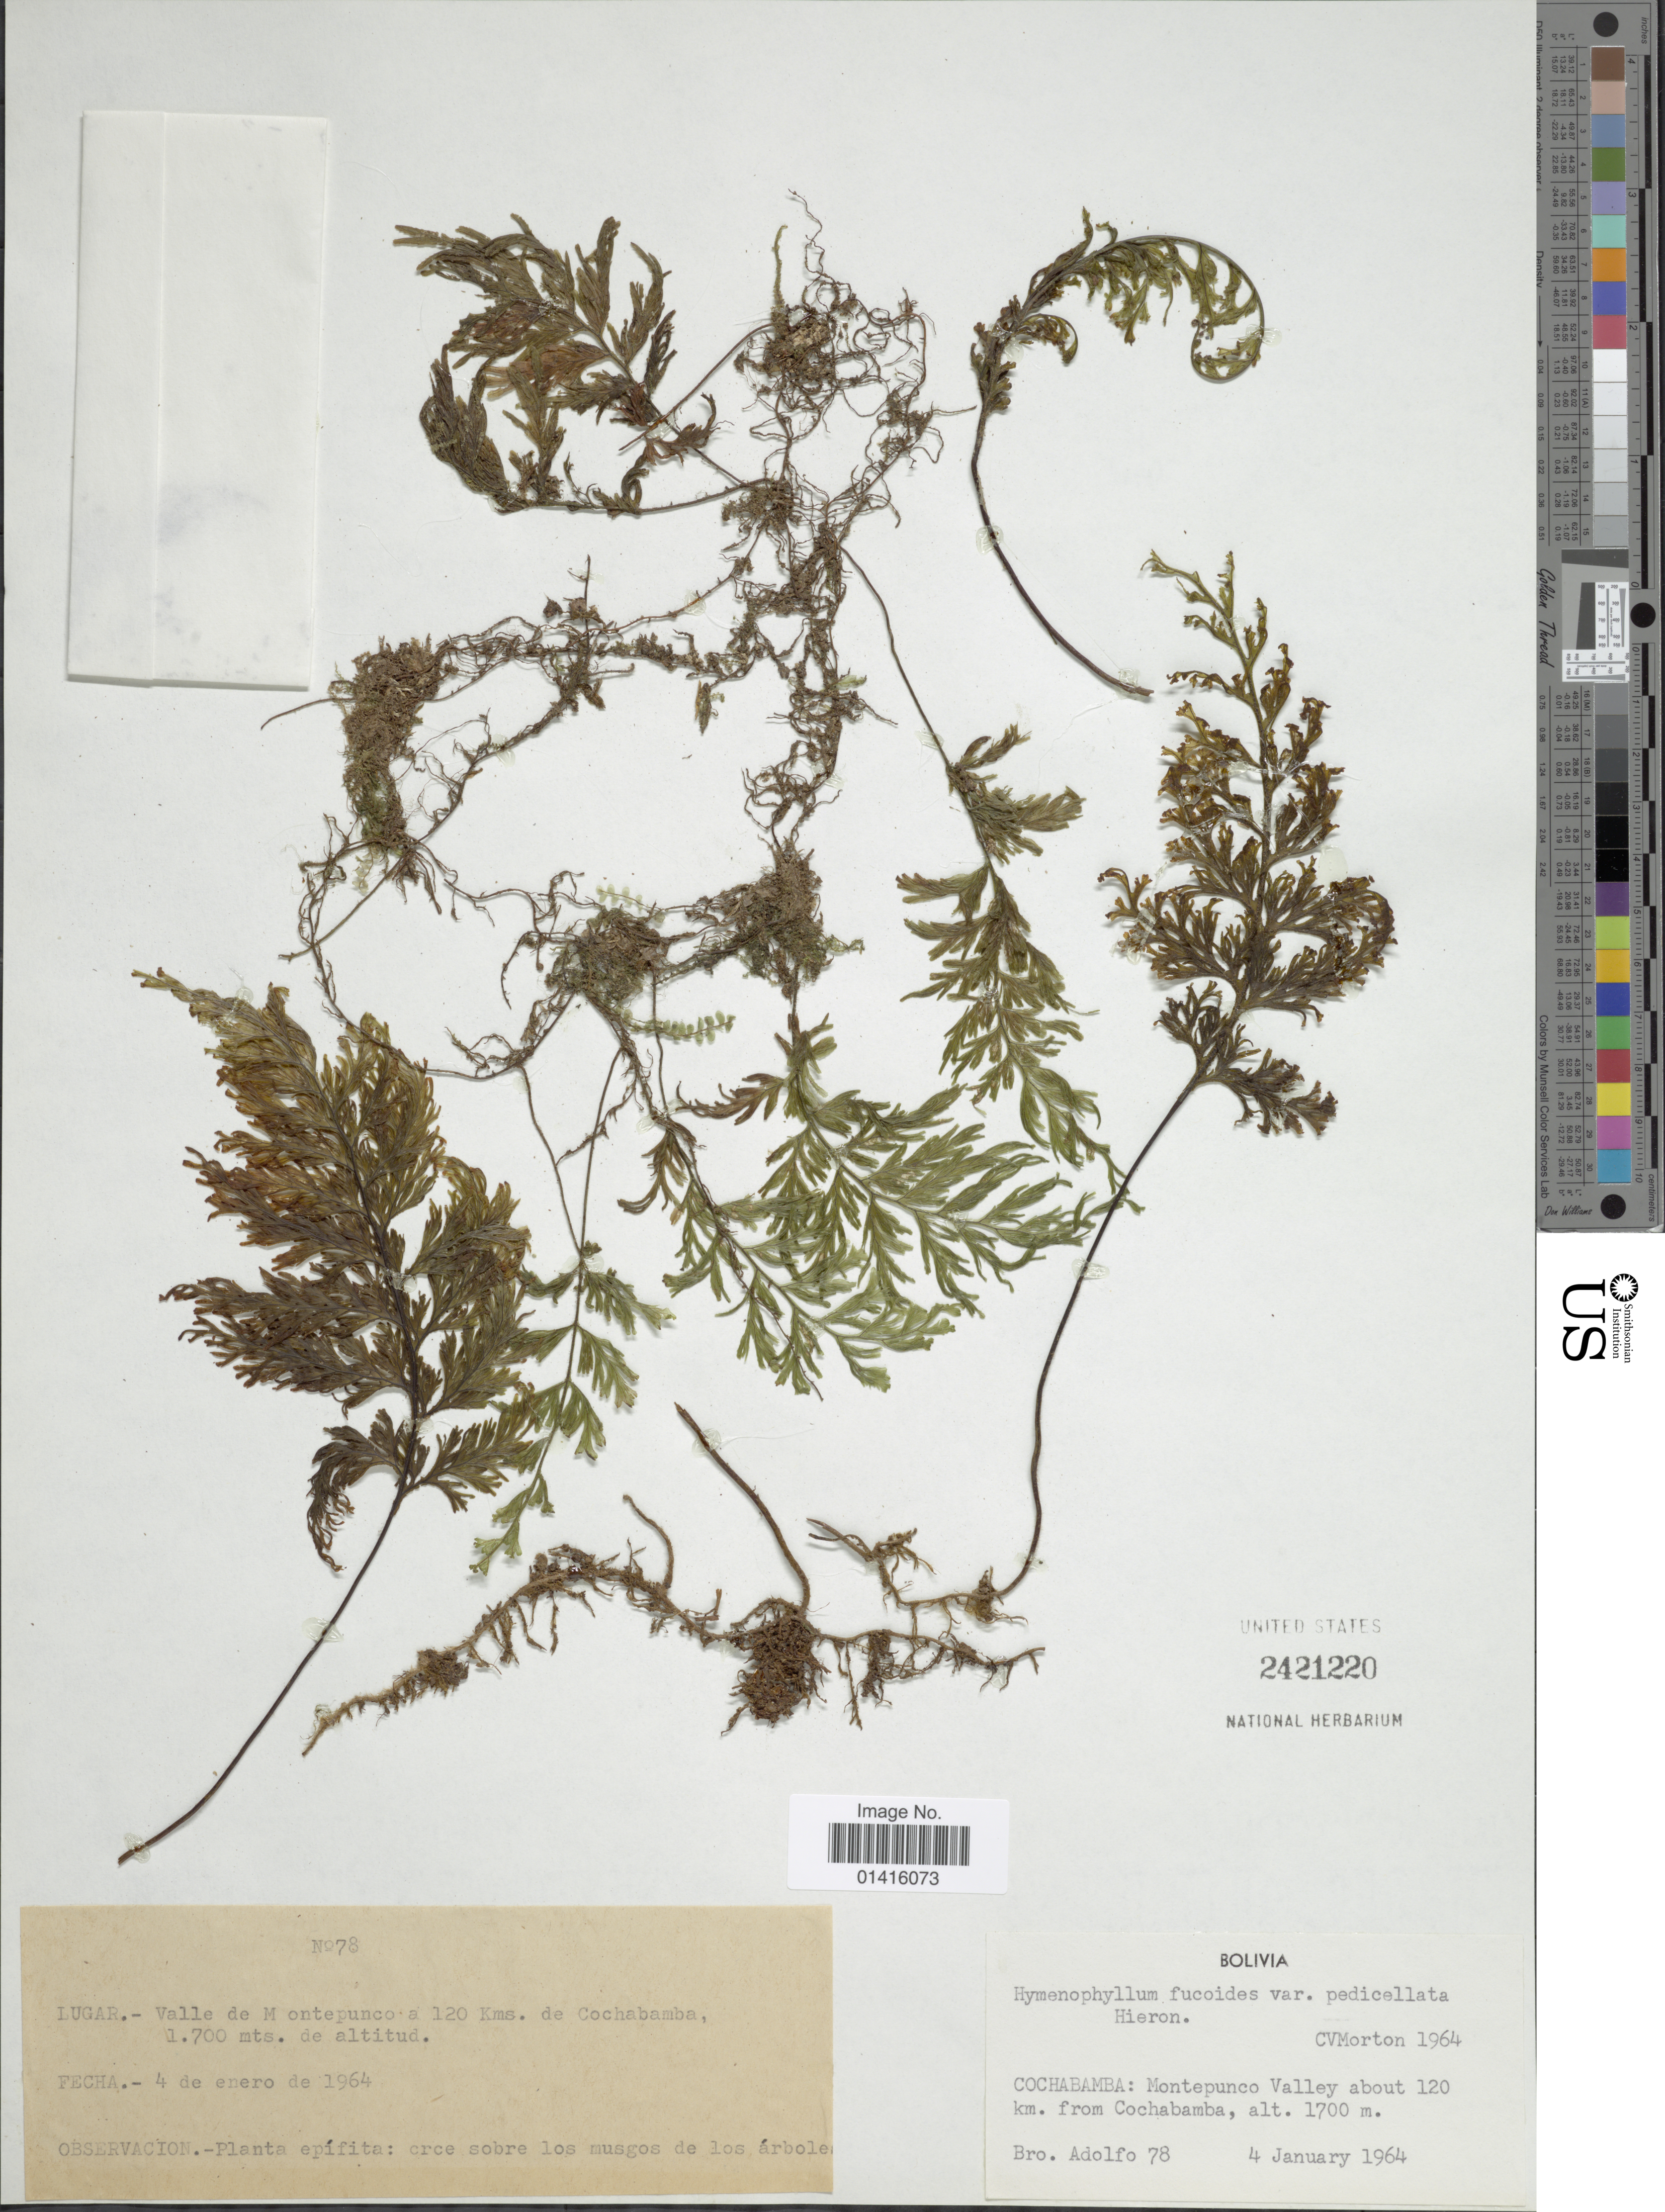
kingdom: Plantae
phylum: Tracheophyta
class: Polypodiopsida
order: Hymenophyllales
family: Hymenophyllaceae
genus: Hymenophyllum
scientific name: Hymenophyllum fucoides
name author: (Sw.) Sw.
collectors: Bro. Adolfo M.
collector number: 78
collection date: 1964-01-04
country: Bolivia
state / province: Cochabamba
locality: Cochabamba: Montepunco valley about 120km from Cochabamba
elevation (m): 1700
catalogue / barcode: US 2421220